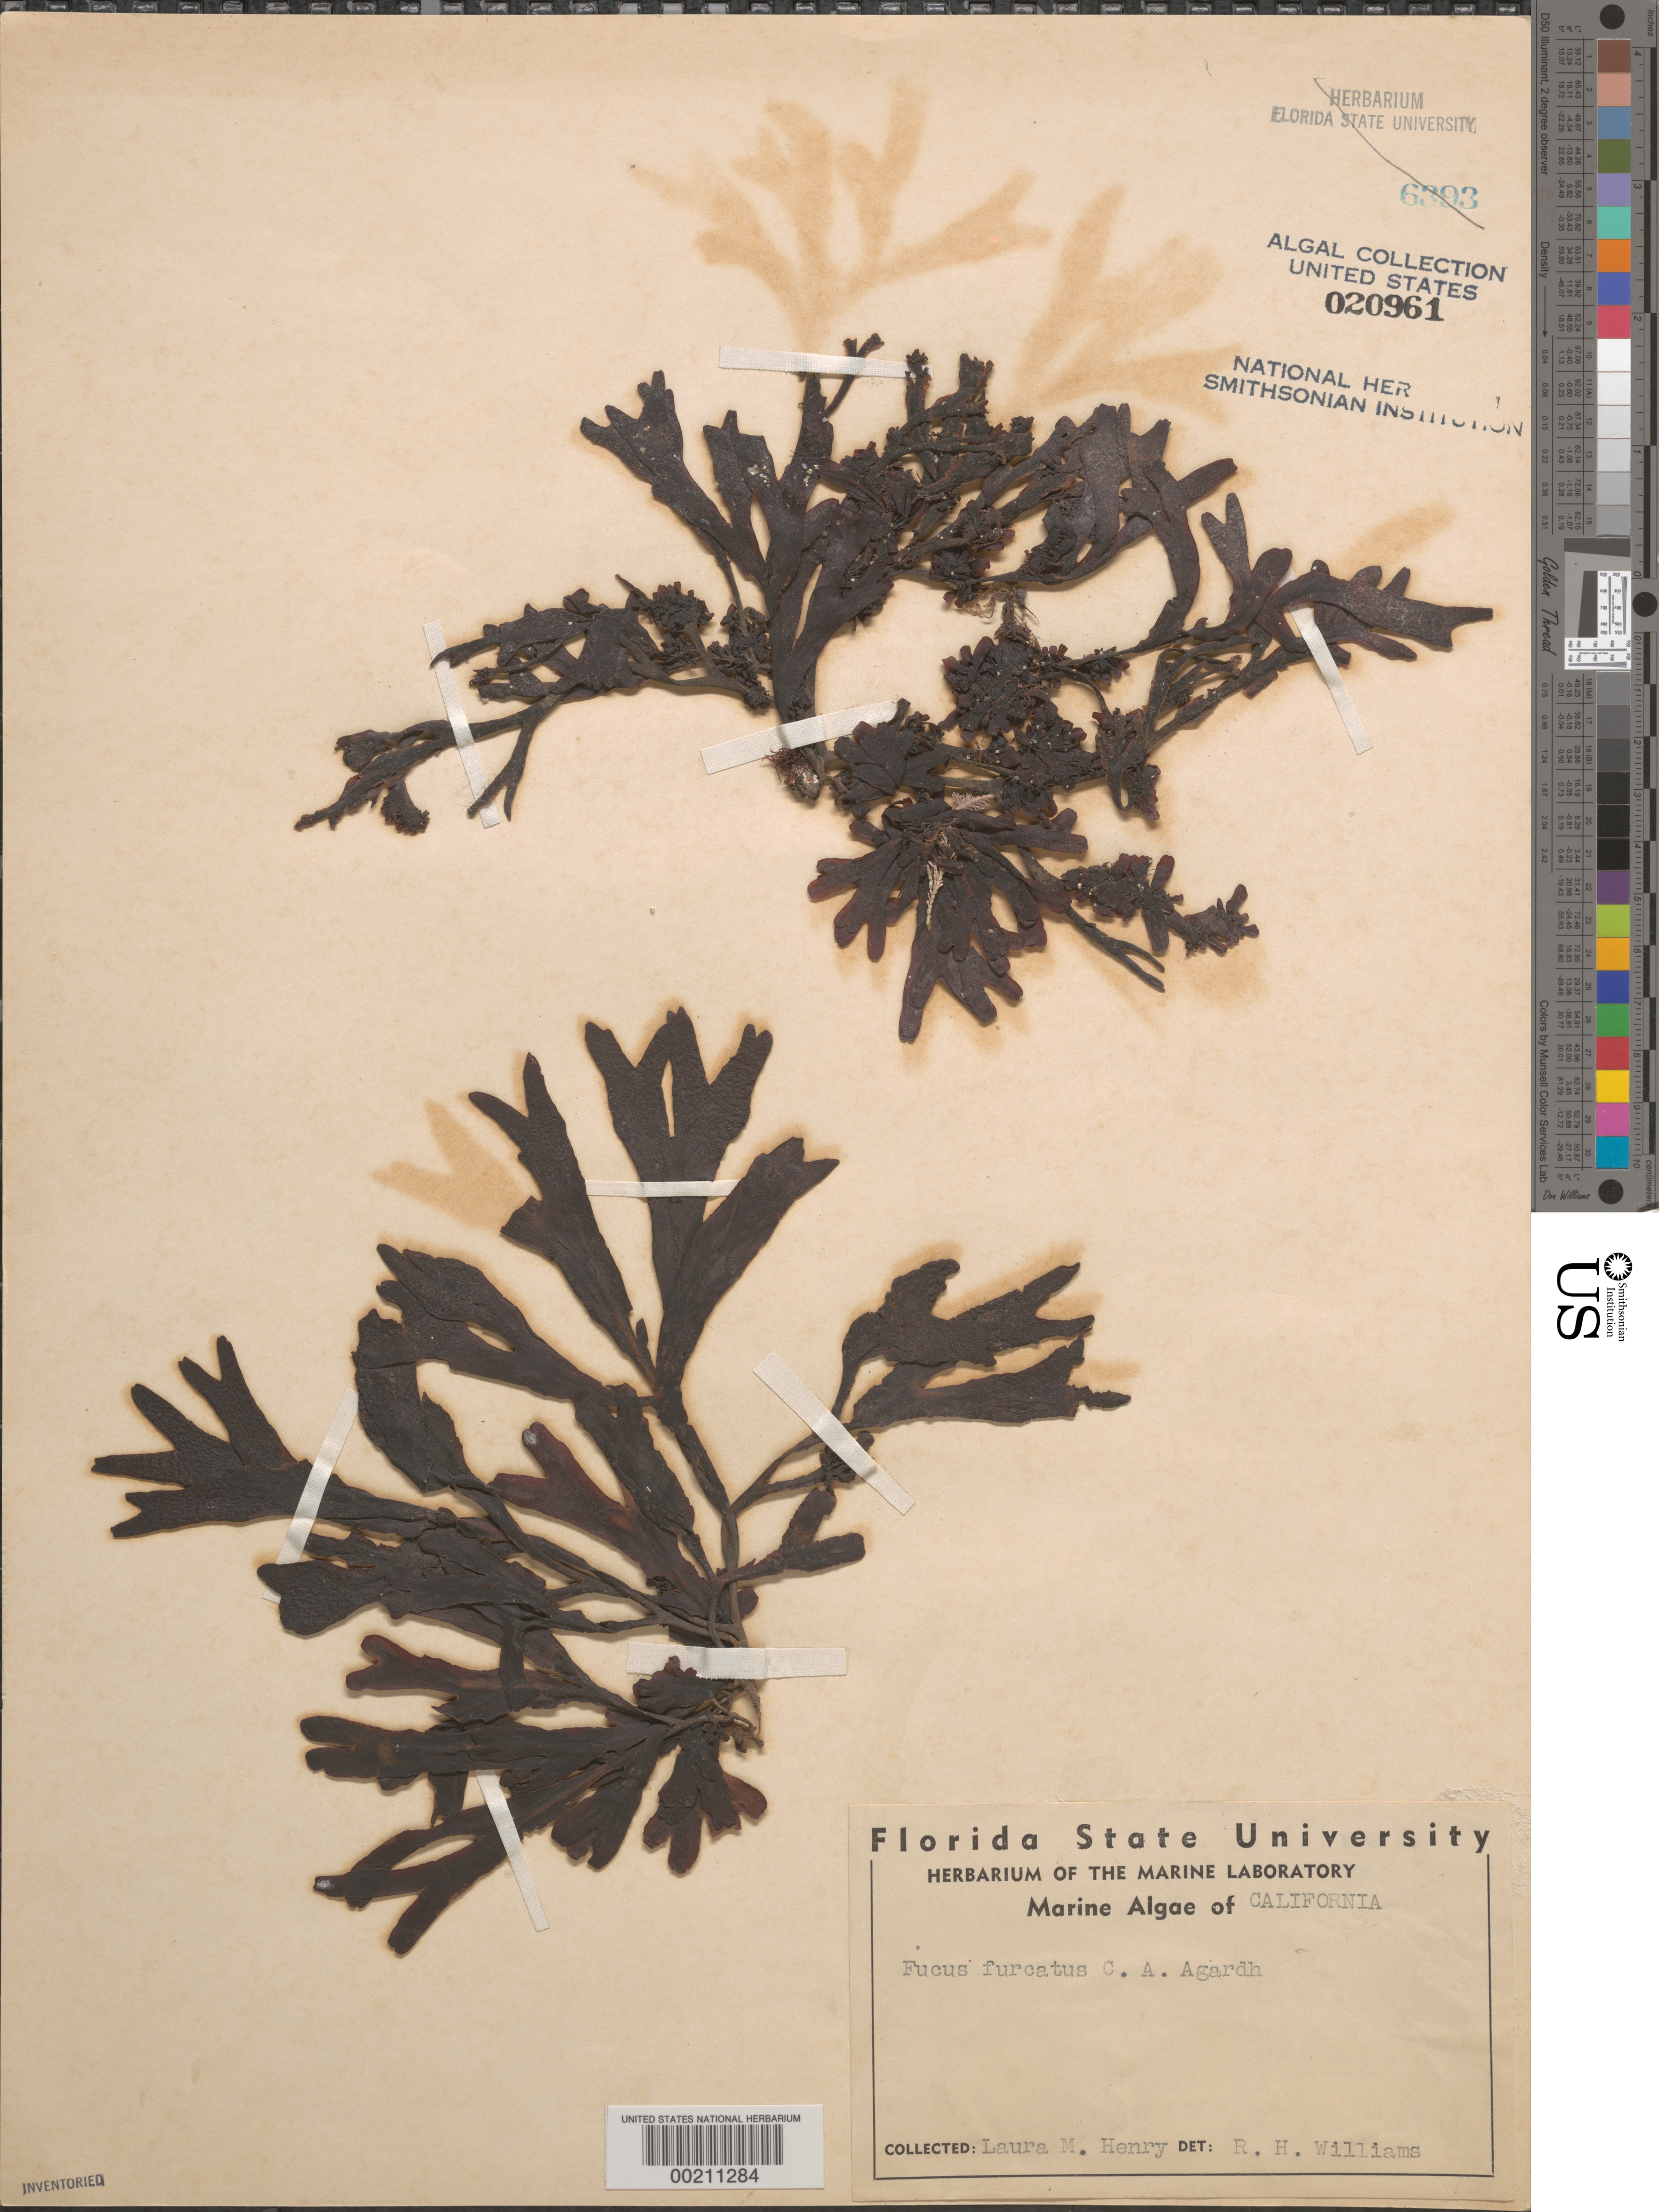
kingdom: Chromista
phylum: Ochrophyta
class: Phaeophyceae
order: Fucales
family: Fucaceae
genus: Fucus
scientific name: Fucus distichus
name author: L.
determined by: Algae name updating Project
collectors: L. Henry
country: United States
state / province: California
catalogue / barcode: US 20961